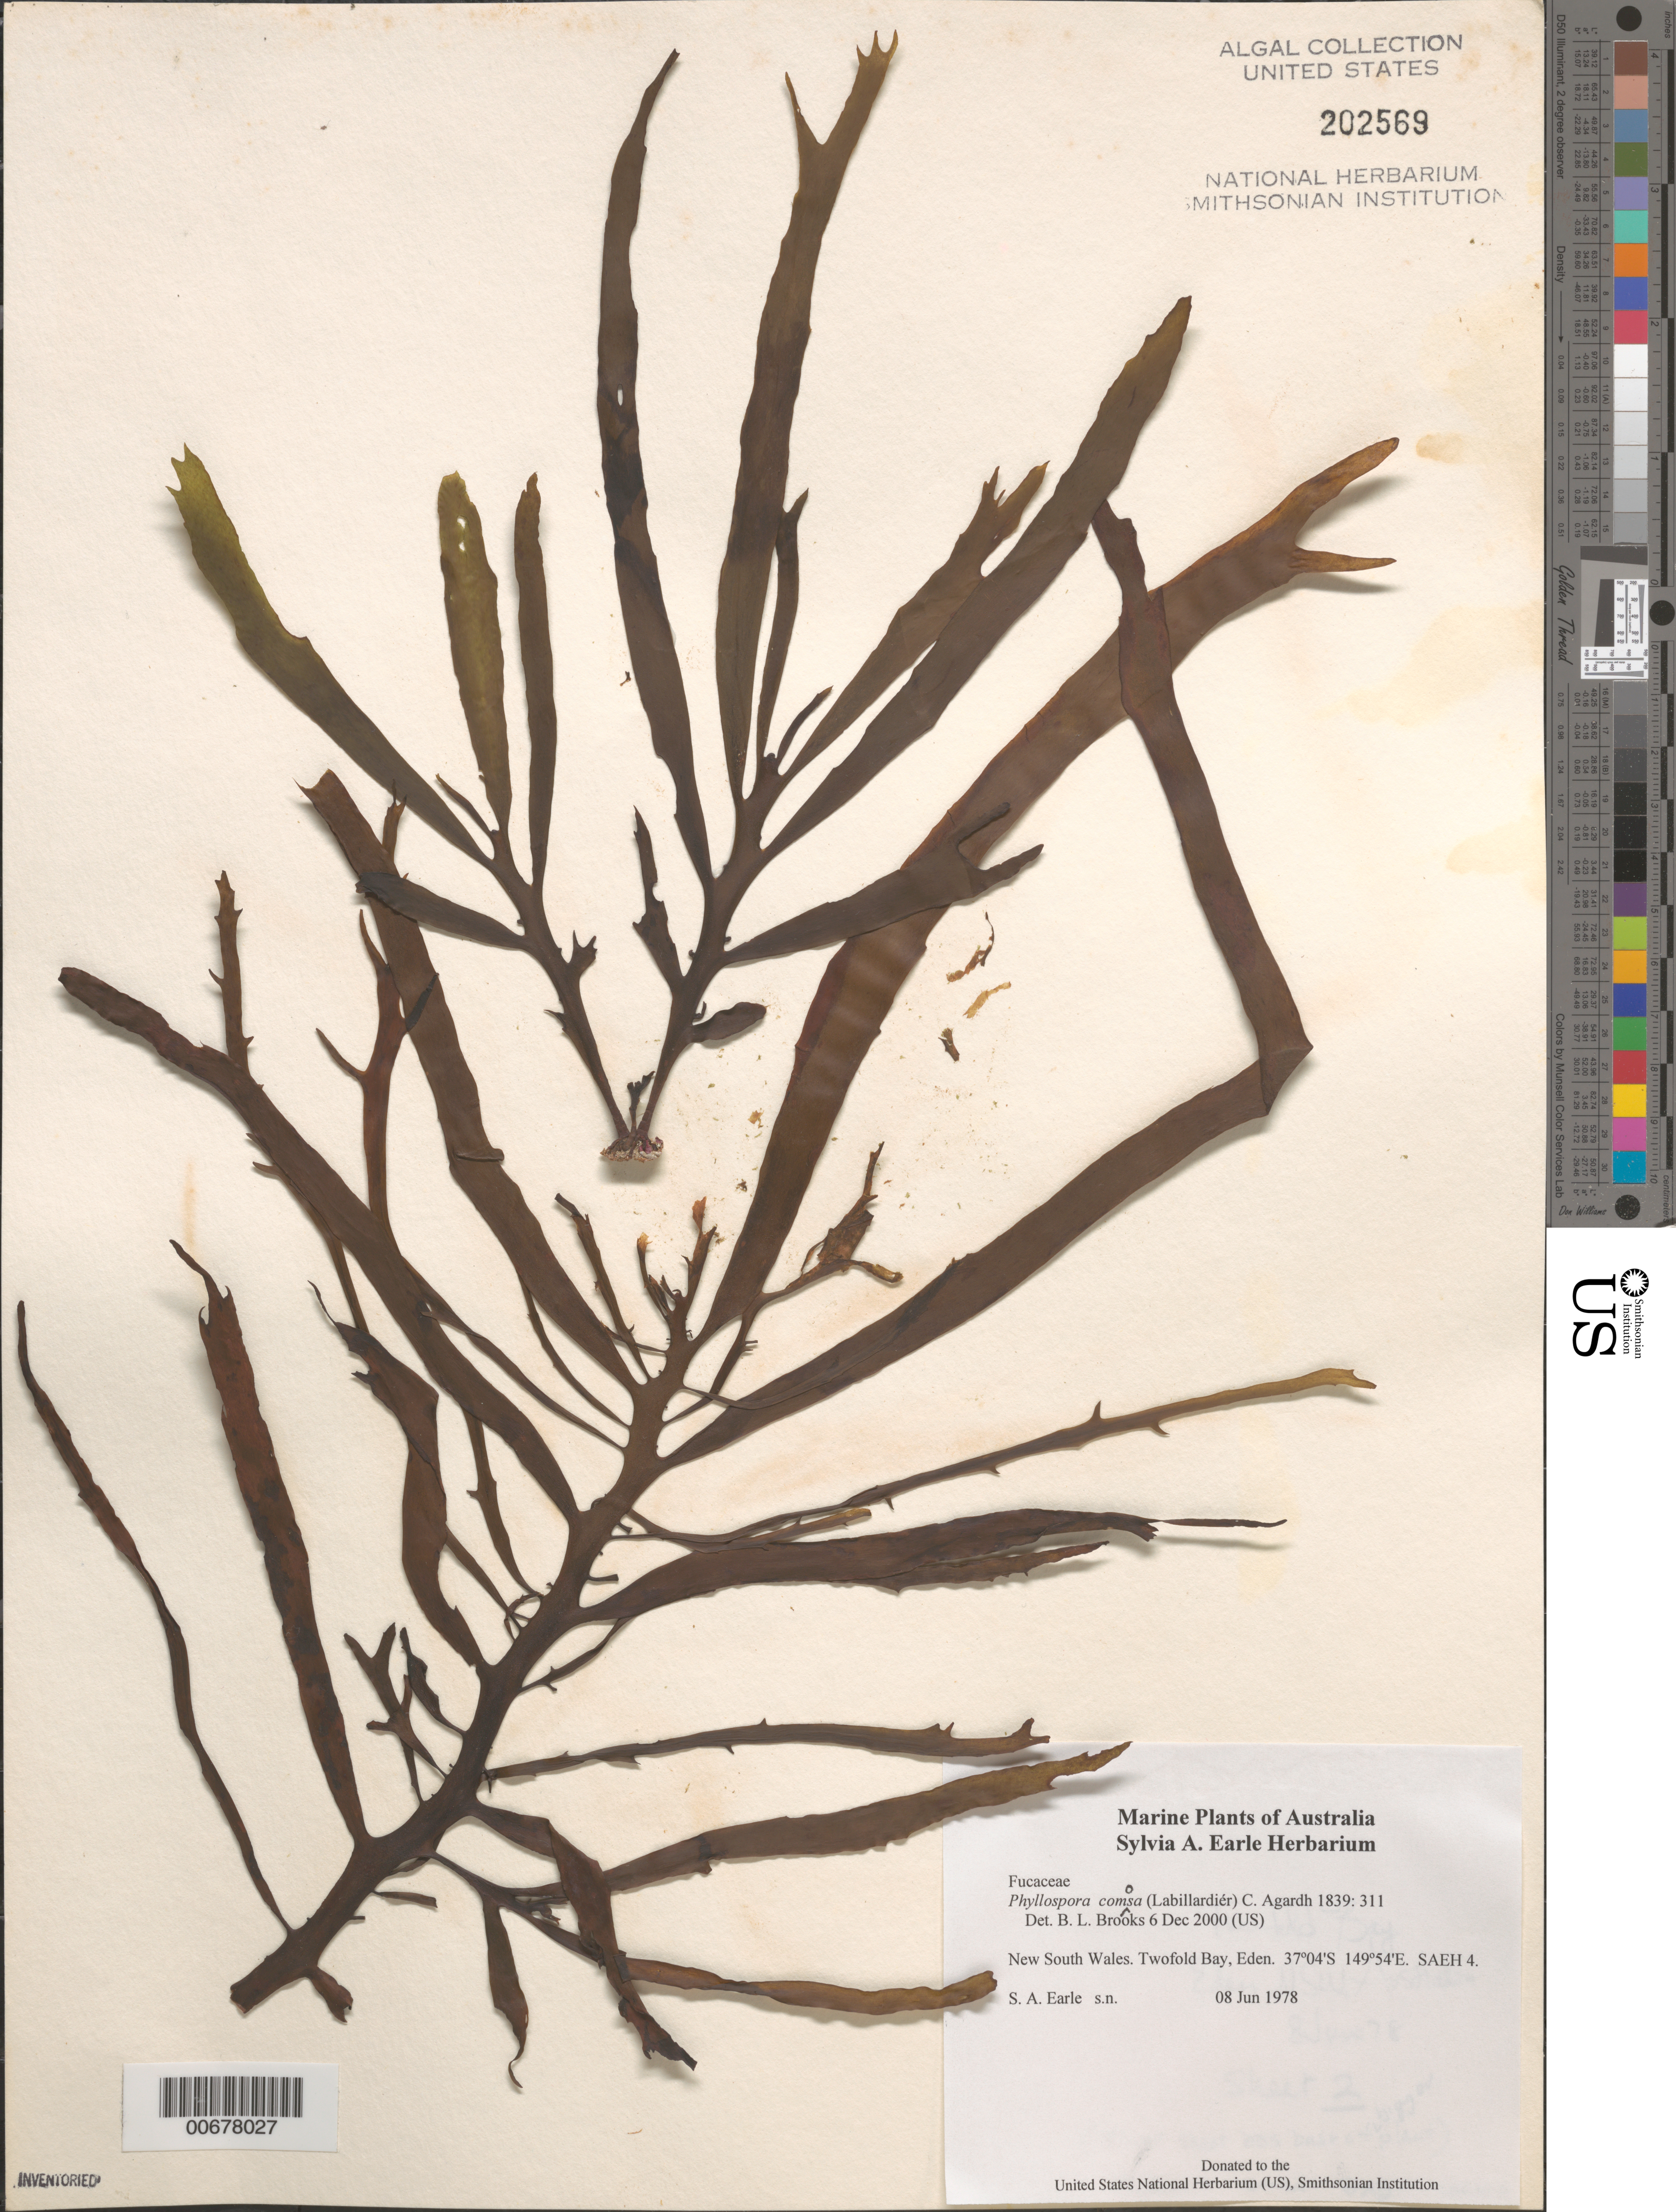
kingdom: Chromista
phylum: Ochrophyta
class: Phaeophyceae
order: Fucales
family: Seirococcaceae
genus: Phyllospora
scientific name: Phyllospora comosa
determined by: Brooks, B. L., (BOT), Smithsonian Institution - National Museum of Natural History (UNITED STATES)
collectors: S. A. Earle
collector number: SAEH 4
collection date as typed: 08 Jun 1978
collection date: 1978-06-08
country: Australia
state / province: New South Wales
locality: Eden, Two Fold Bay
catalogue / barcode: US 202569